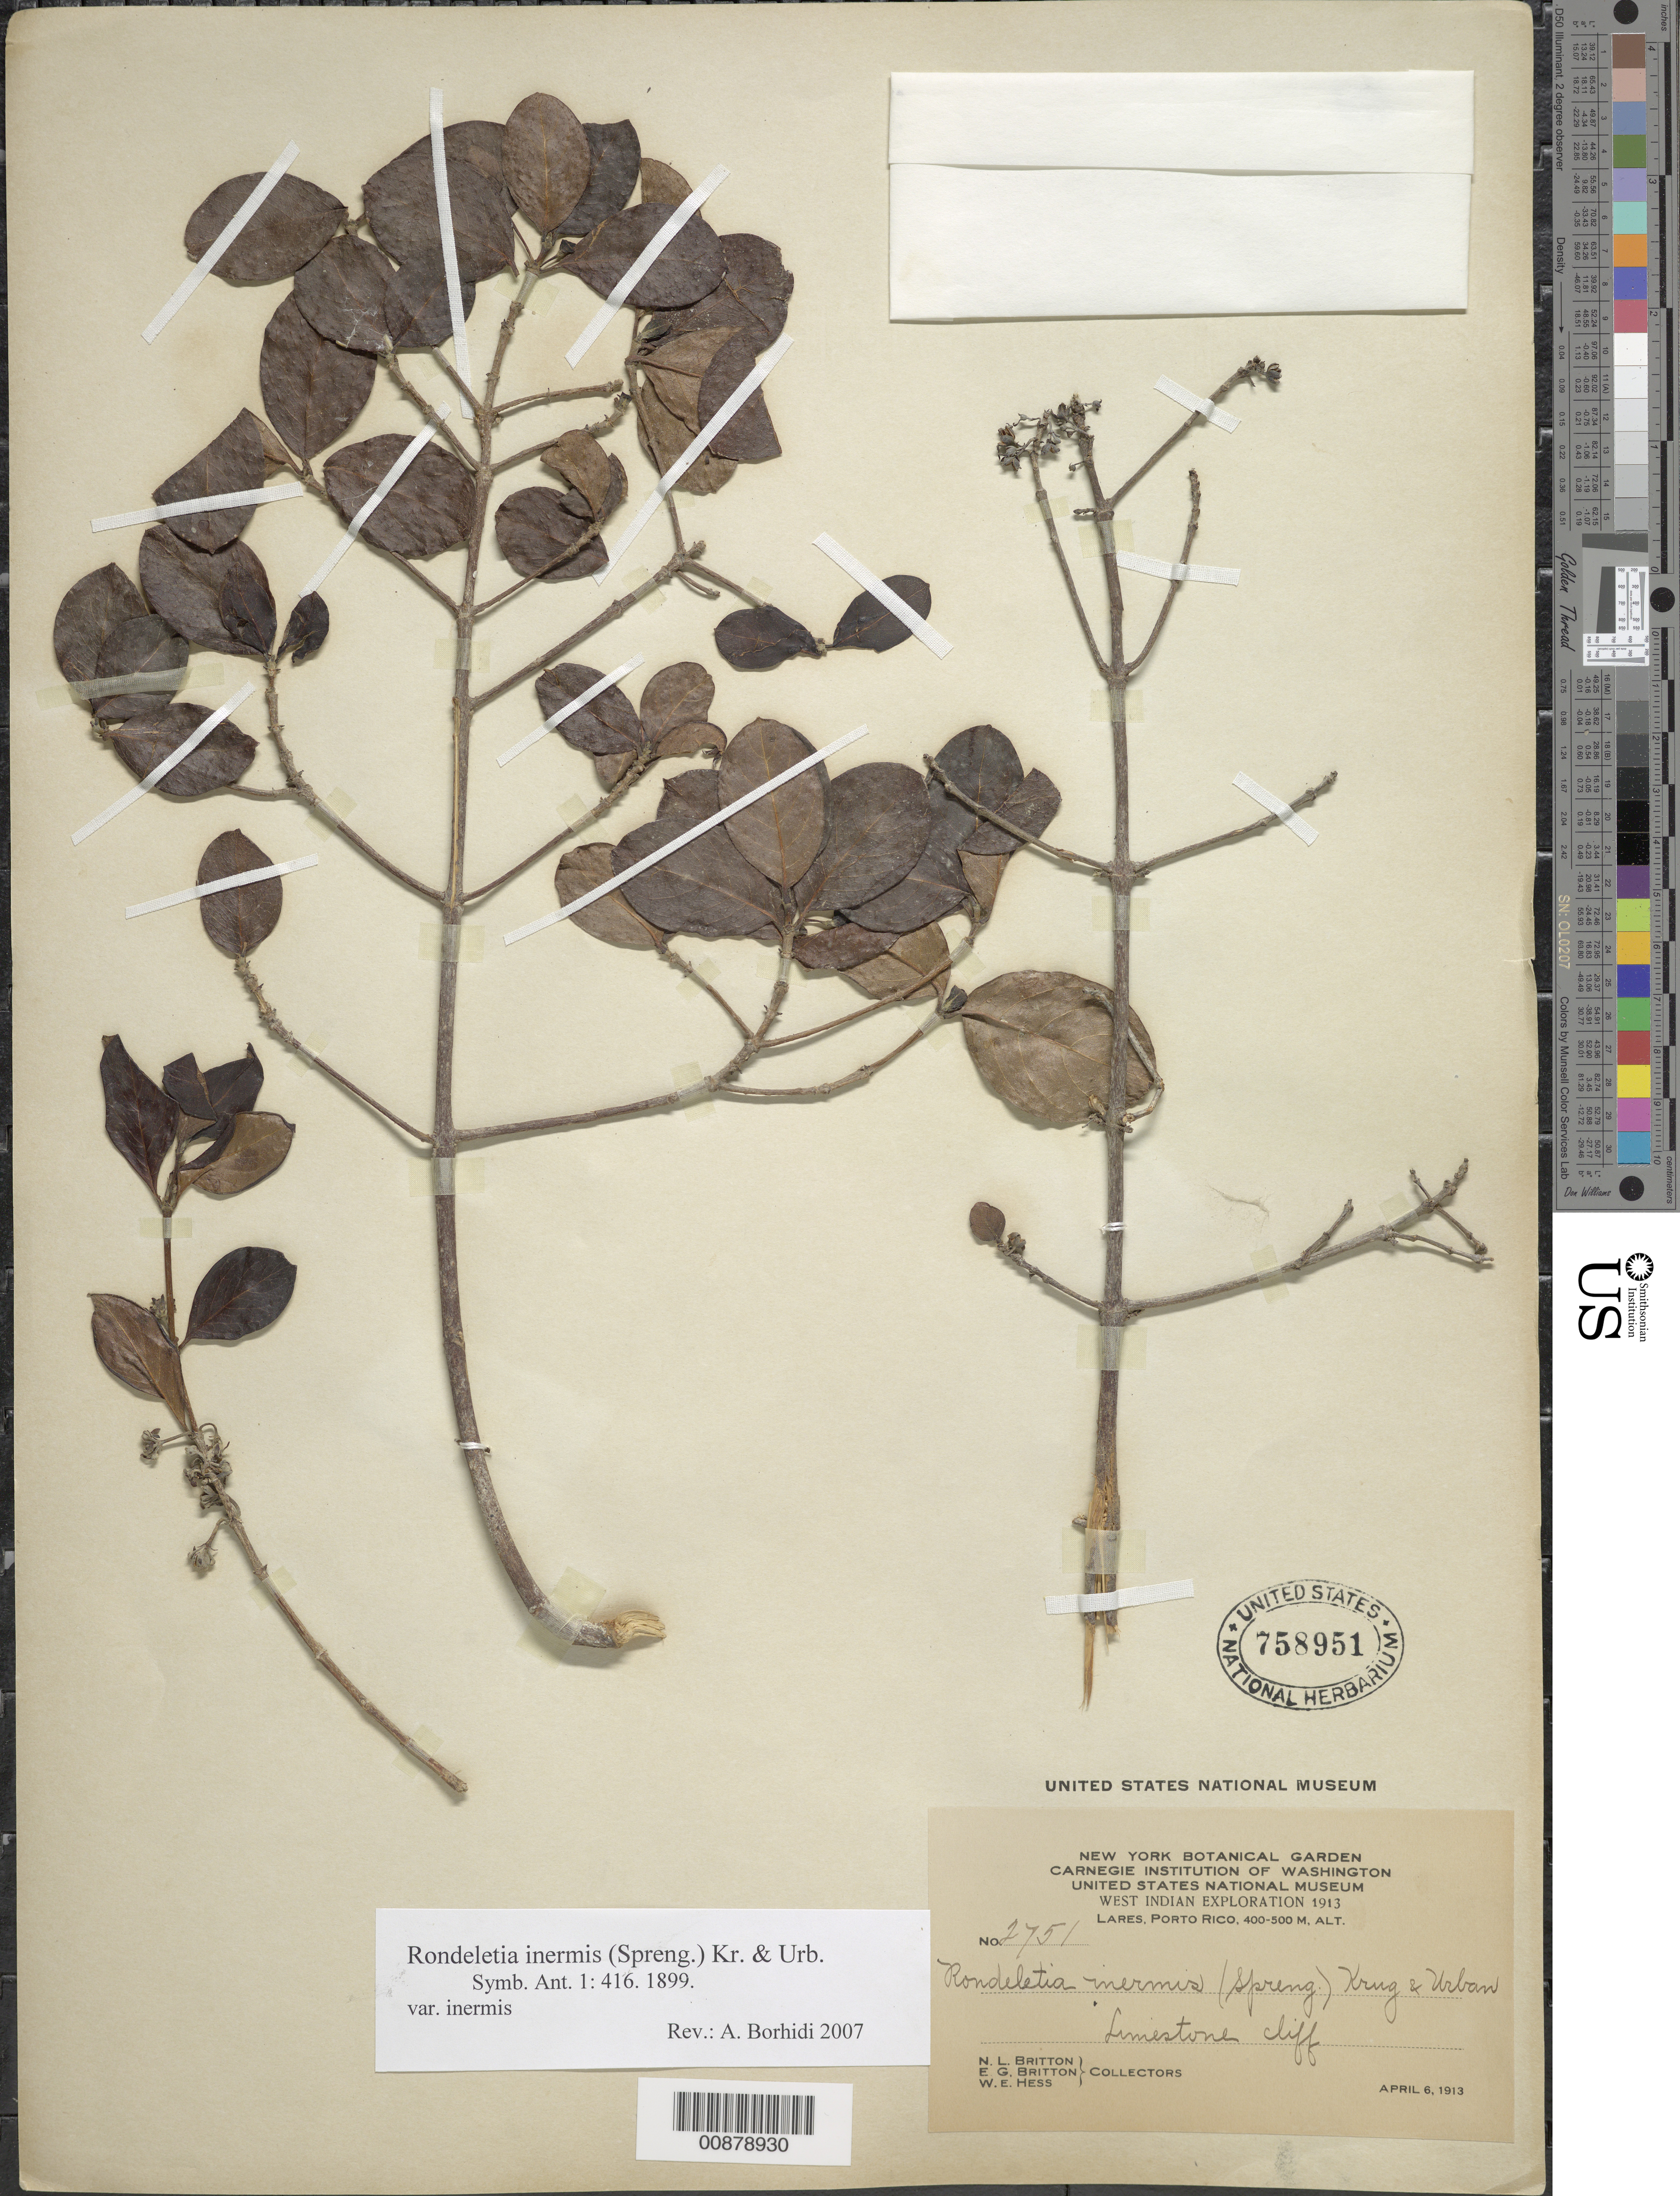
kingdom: Plantae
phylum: Tracheophyta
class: Magnoliopsida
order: Gentianales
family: Rubiaceae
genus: Rondeletia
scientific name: Rondeletia inermis var. inermis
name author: (Spreng.) Krug & Urb.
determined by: Borhidi, Attila L.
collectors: N. Britton, E. G. Britton & W. Hess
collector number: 2751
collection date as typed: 06 Apr 1913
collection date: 1913-04-06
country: Puerto Rico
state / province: Lares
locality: Lares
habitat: Limestone cliff.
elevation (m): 400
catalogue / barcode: US 758951